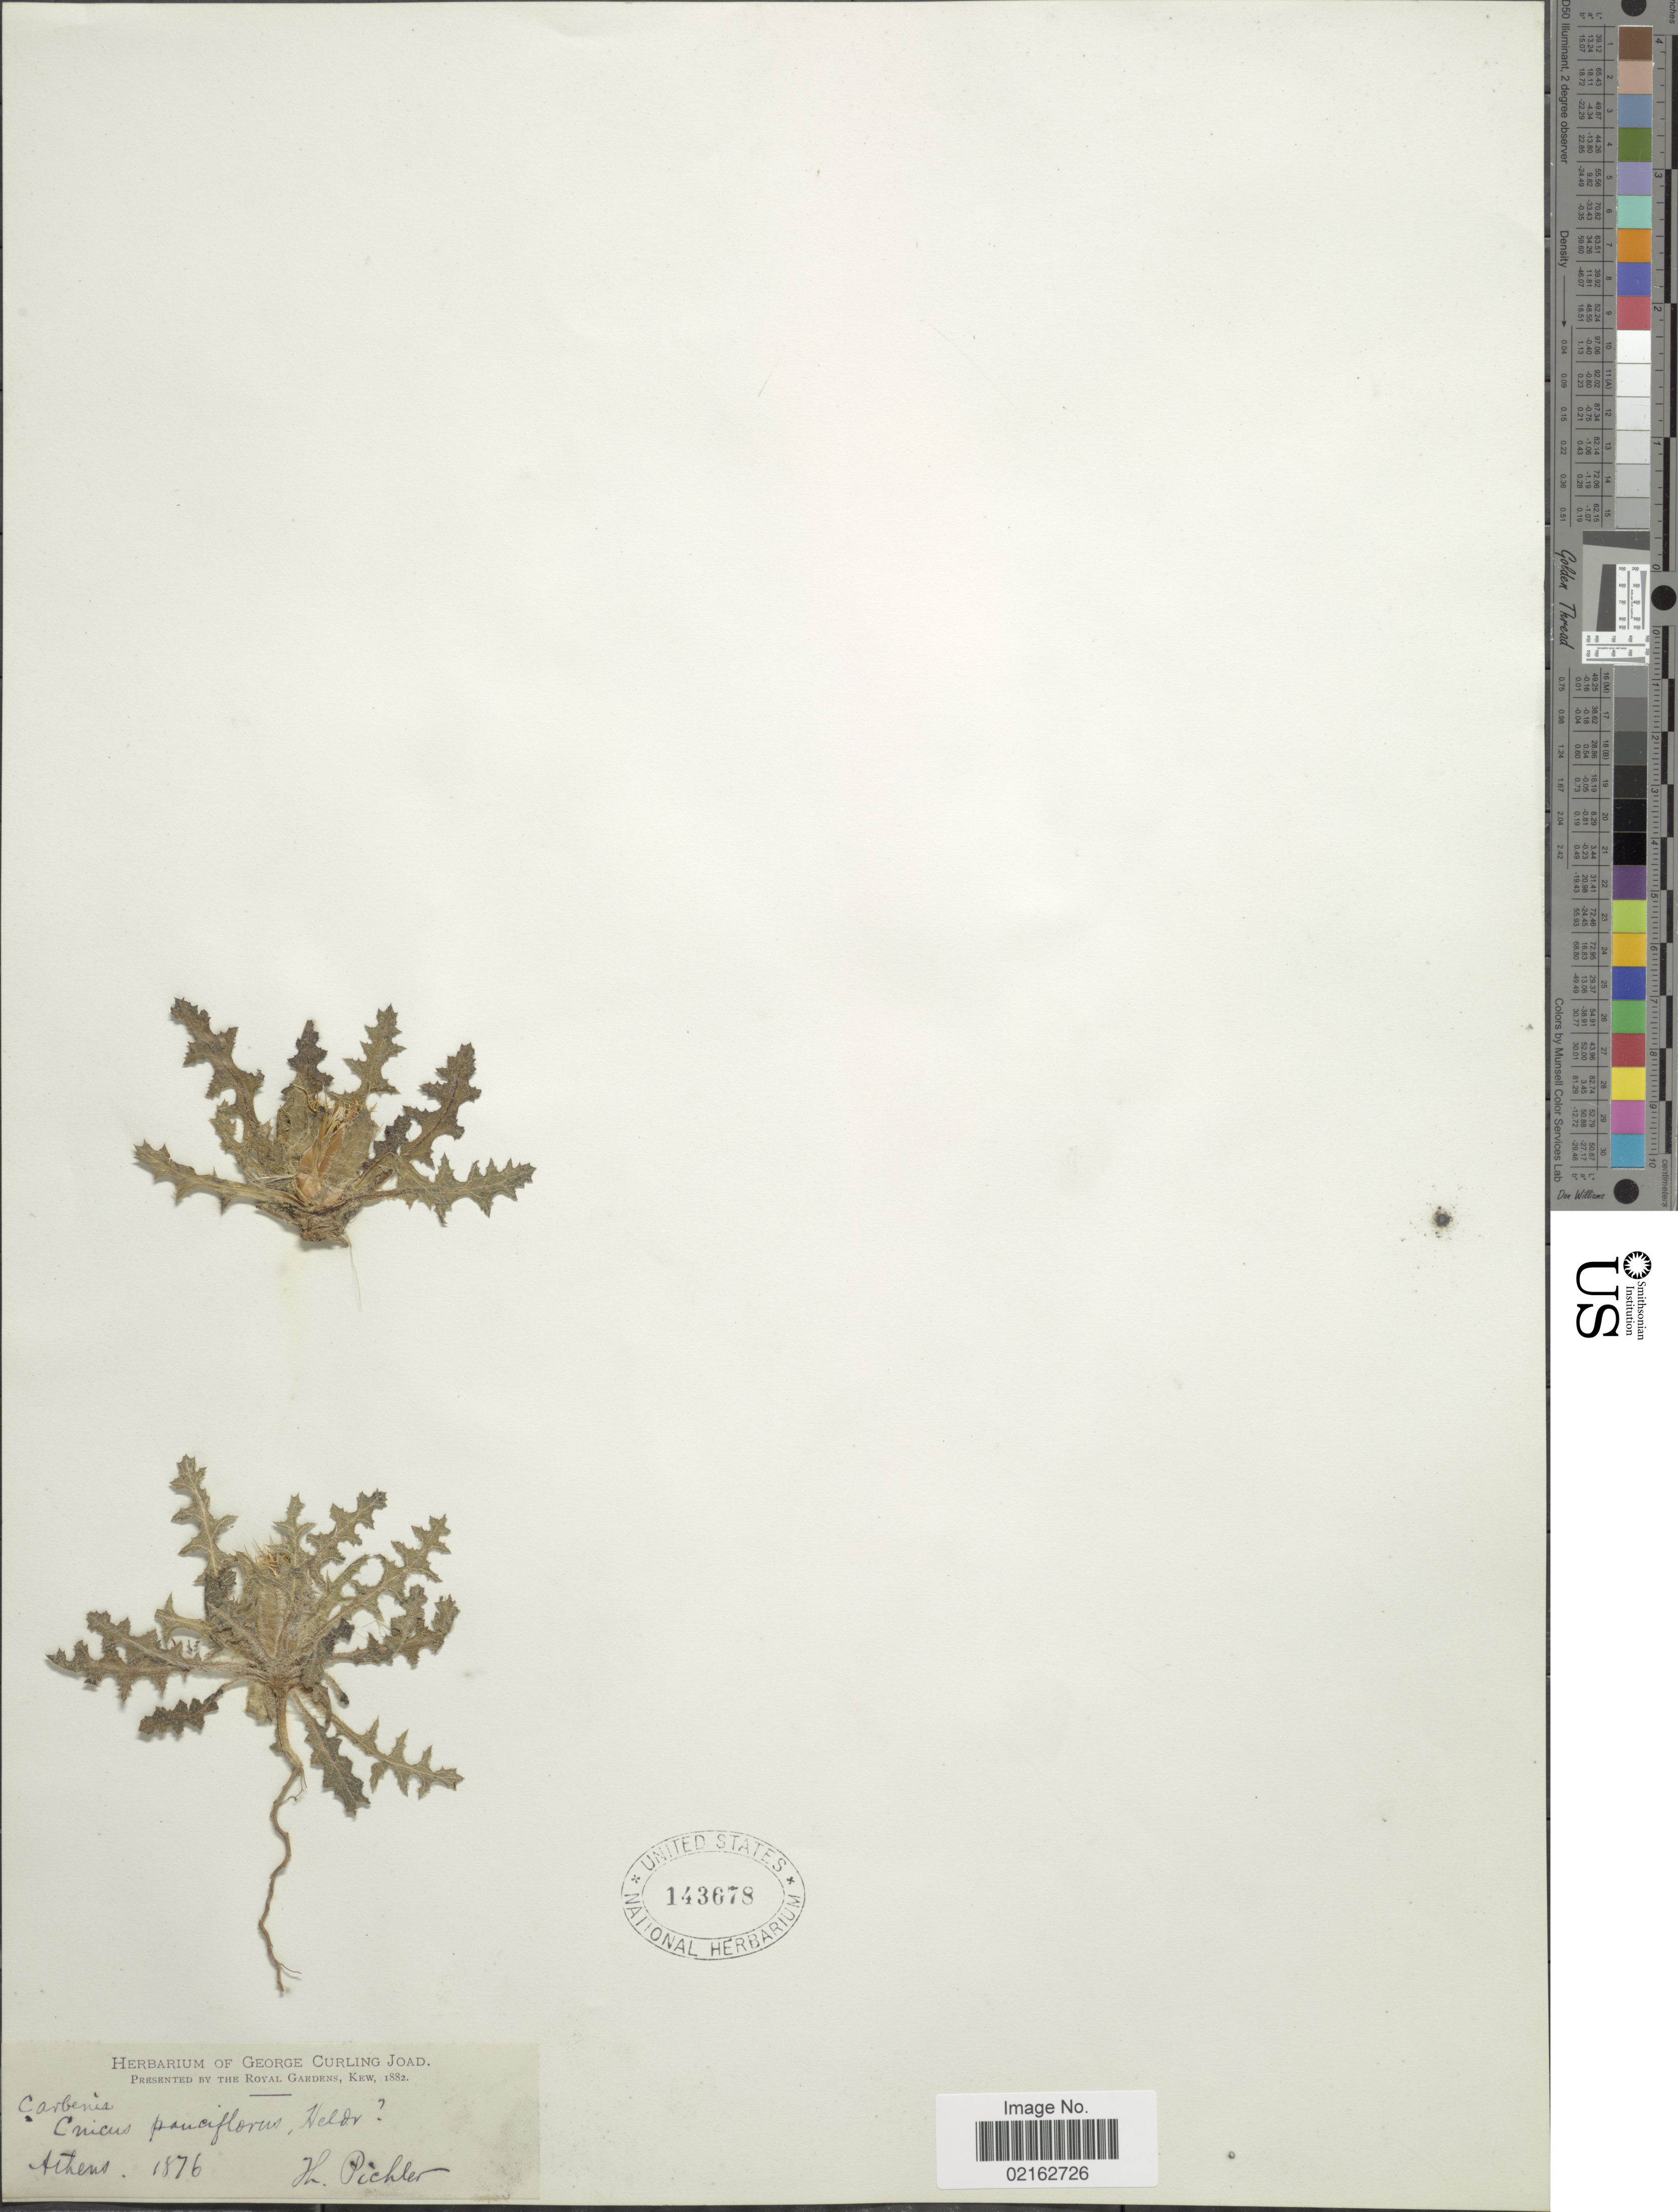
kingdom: Plantae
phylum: Tracheophyta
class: Magnoliopsida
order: Asterales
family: Asteraceae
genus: Carduus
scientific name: Carduus defloratus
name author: L.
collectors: T. Pichler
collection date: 1876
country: Greece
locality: Athens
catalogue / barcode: US 143678